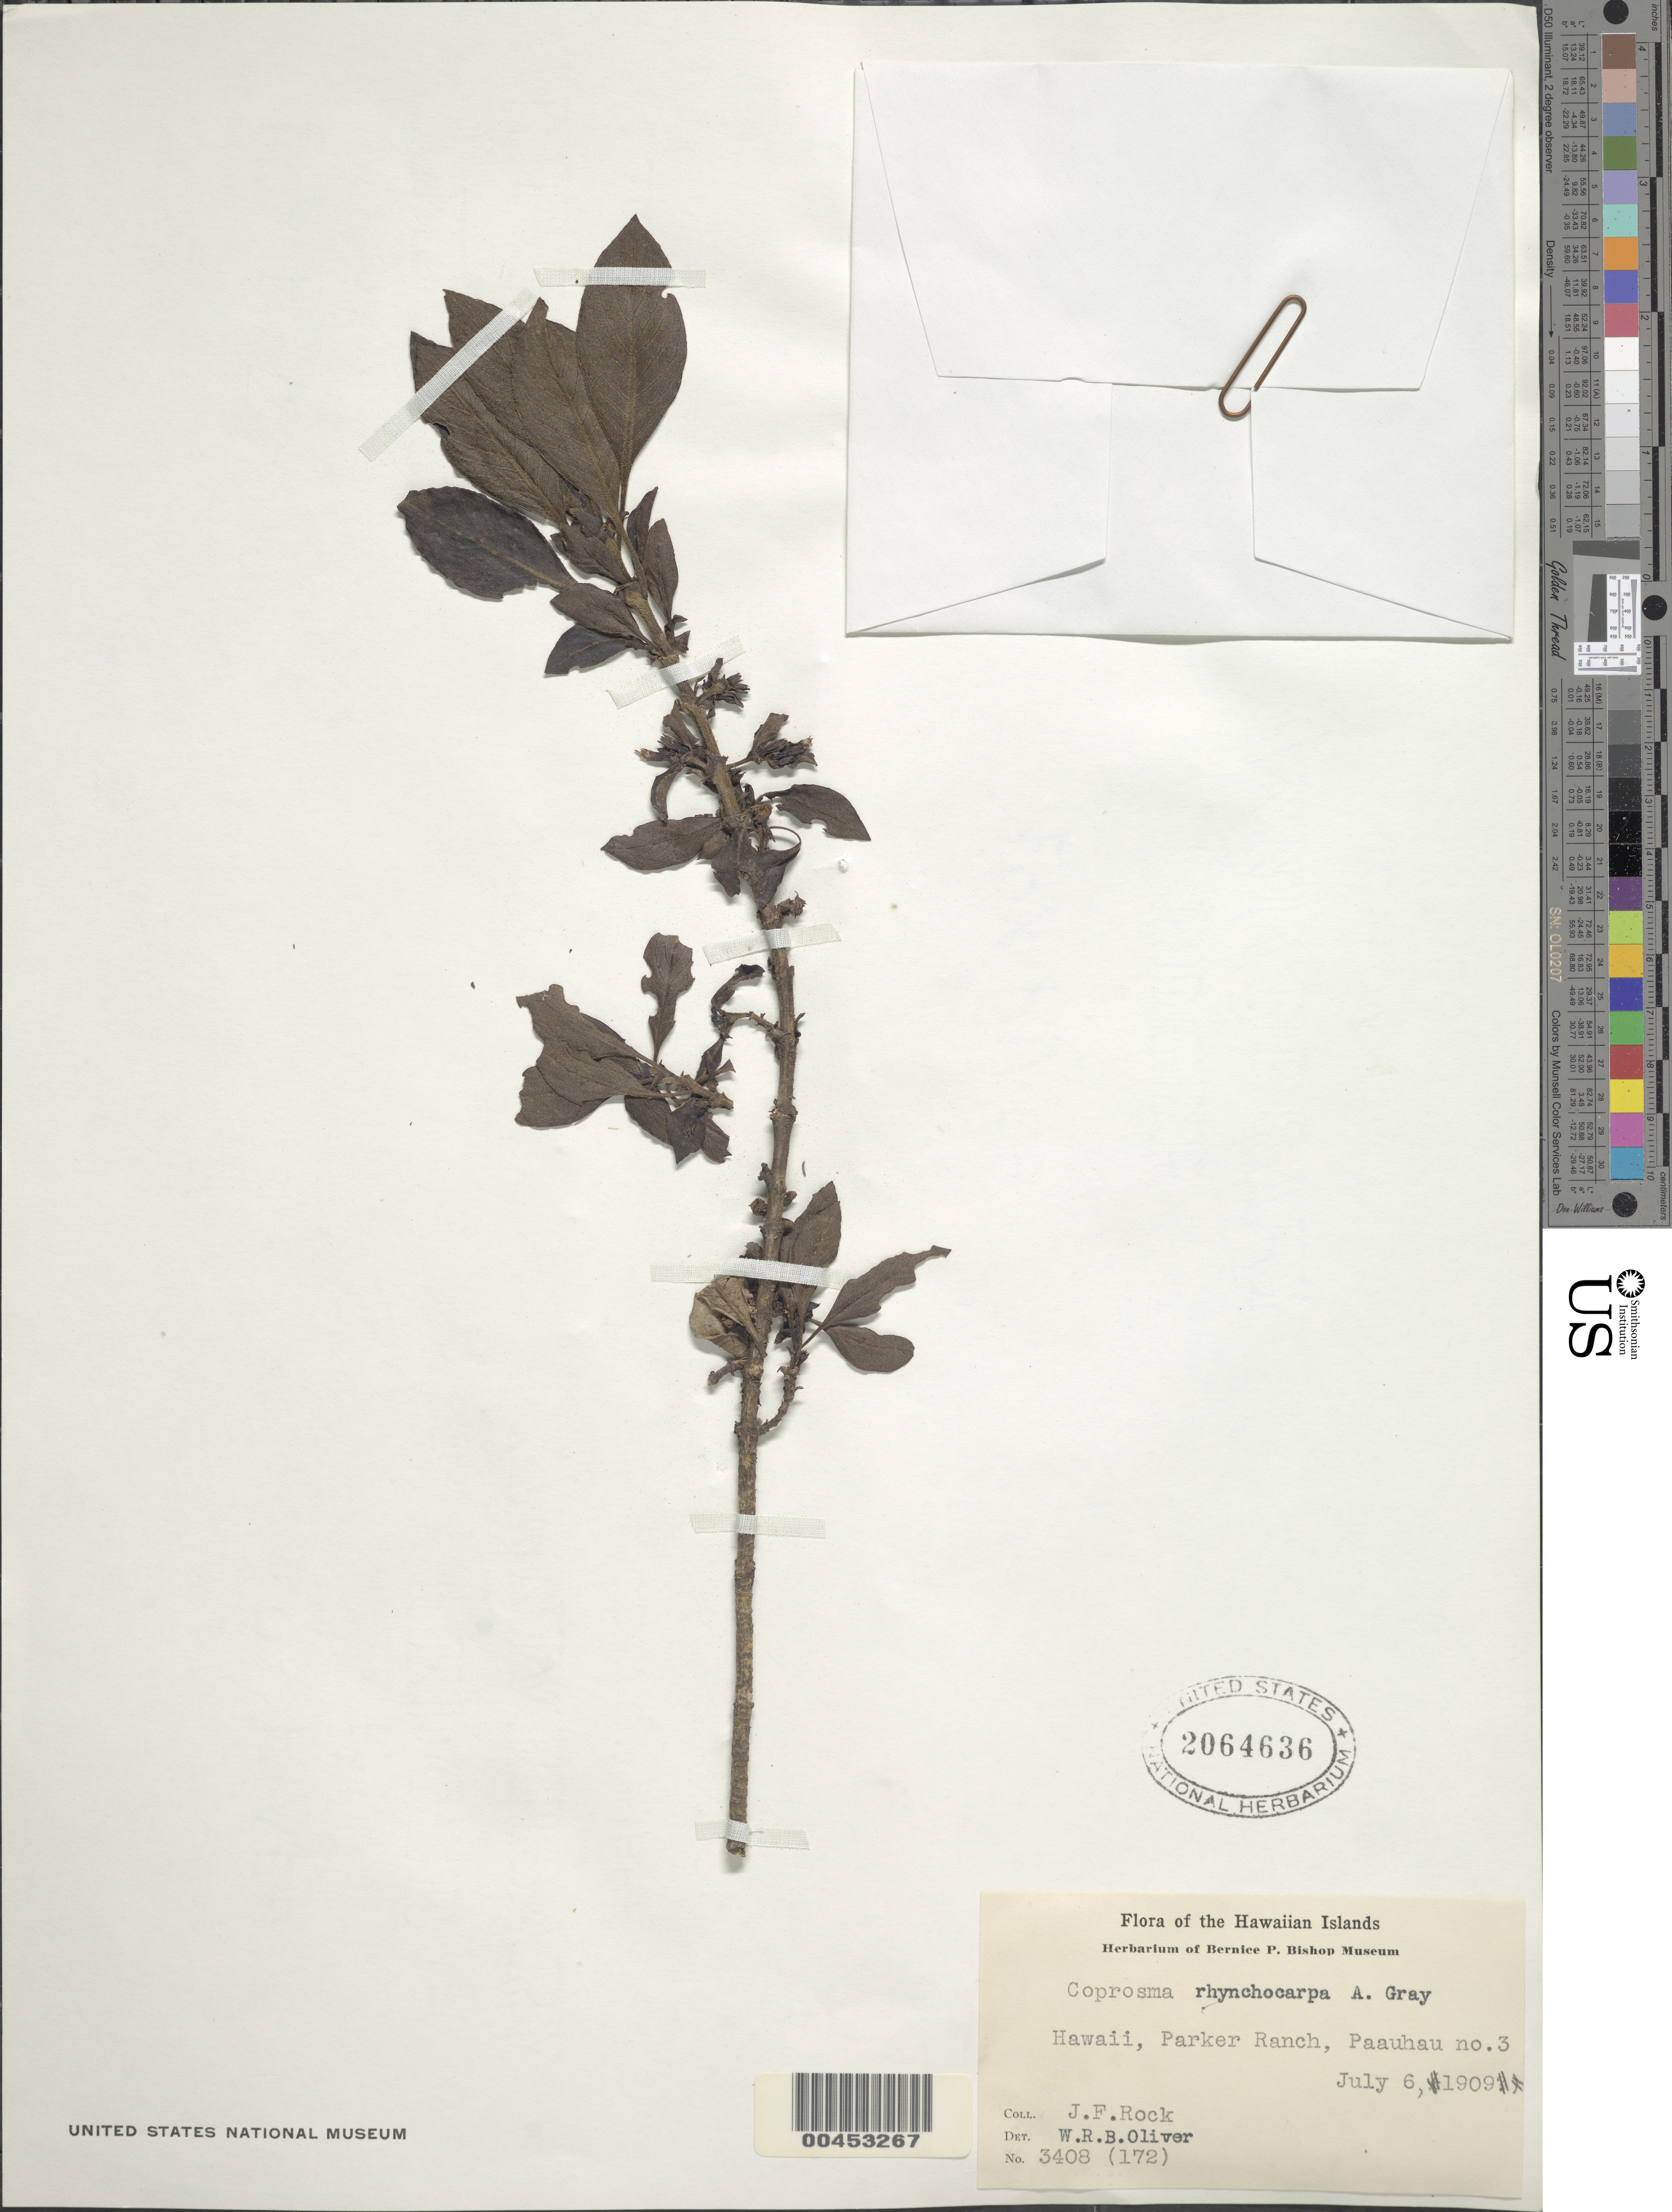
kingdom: Plantae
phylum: Tracheophyta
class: Magnoliopsida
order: Gentianales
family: Rubiaceae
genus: Coprosma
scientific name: Coprosma rhynchocarpa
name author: A. Gray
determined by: Oliver, Walter R. B.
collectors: J. F. Rock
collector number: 3408 (172)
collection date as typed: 6 Jul 1909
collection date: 1909-07-06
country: United States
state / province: Hawaii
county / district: Hawaii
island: Hawaii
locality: Parker Ranch, Paauhau No. 3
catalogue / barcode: US 2064636